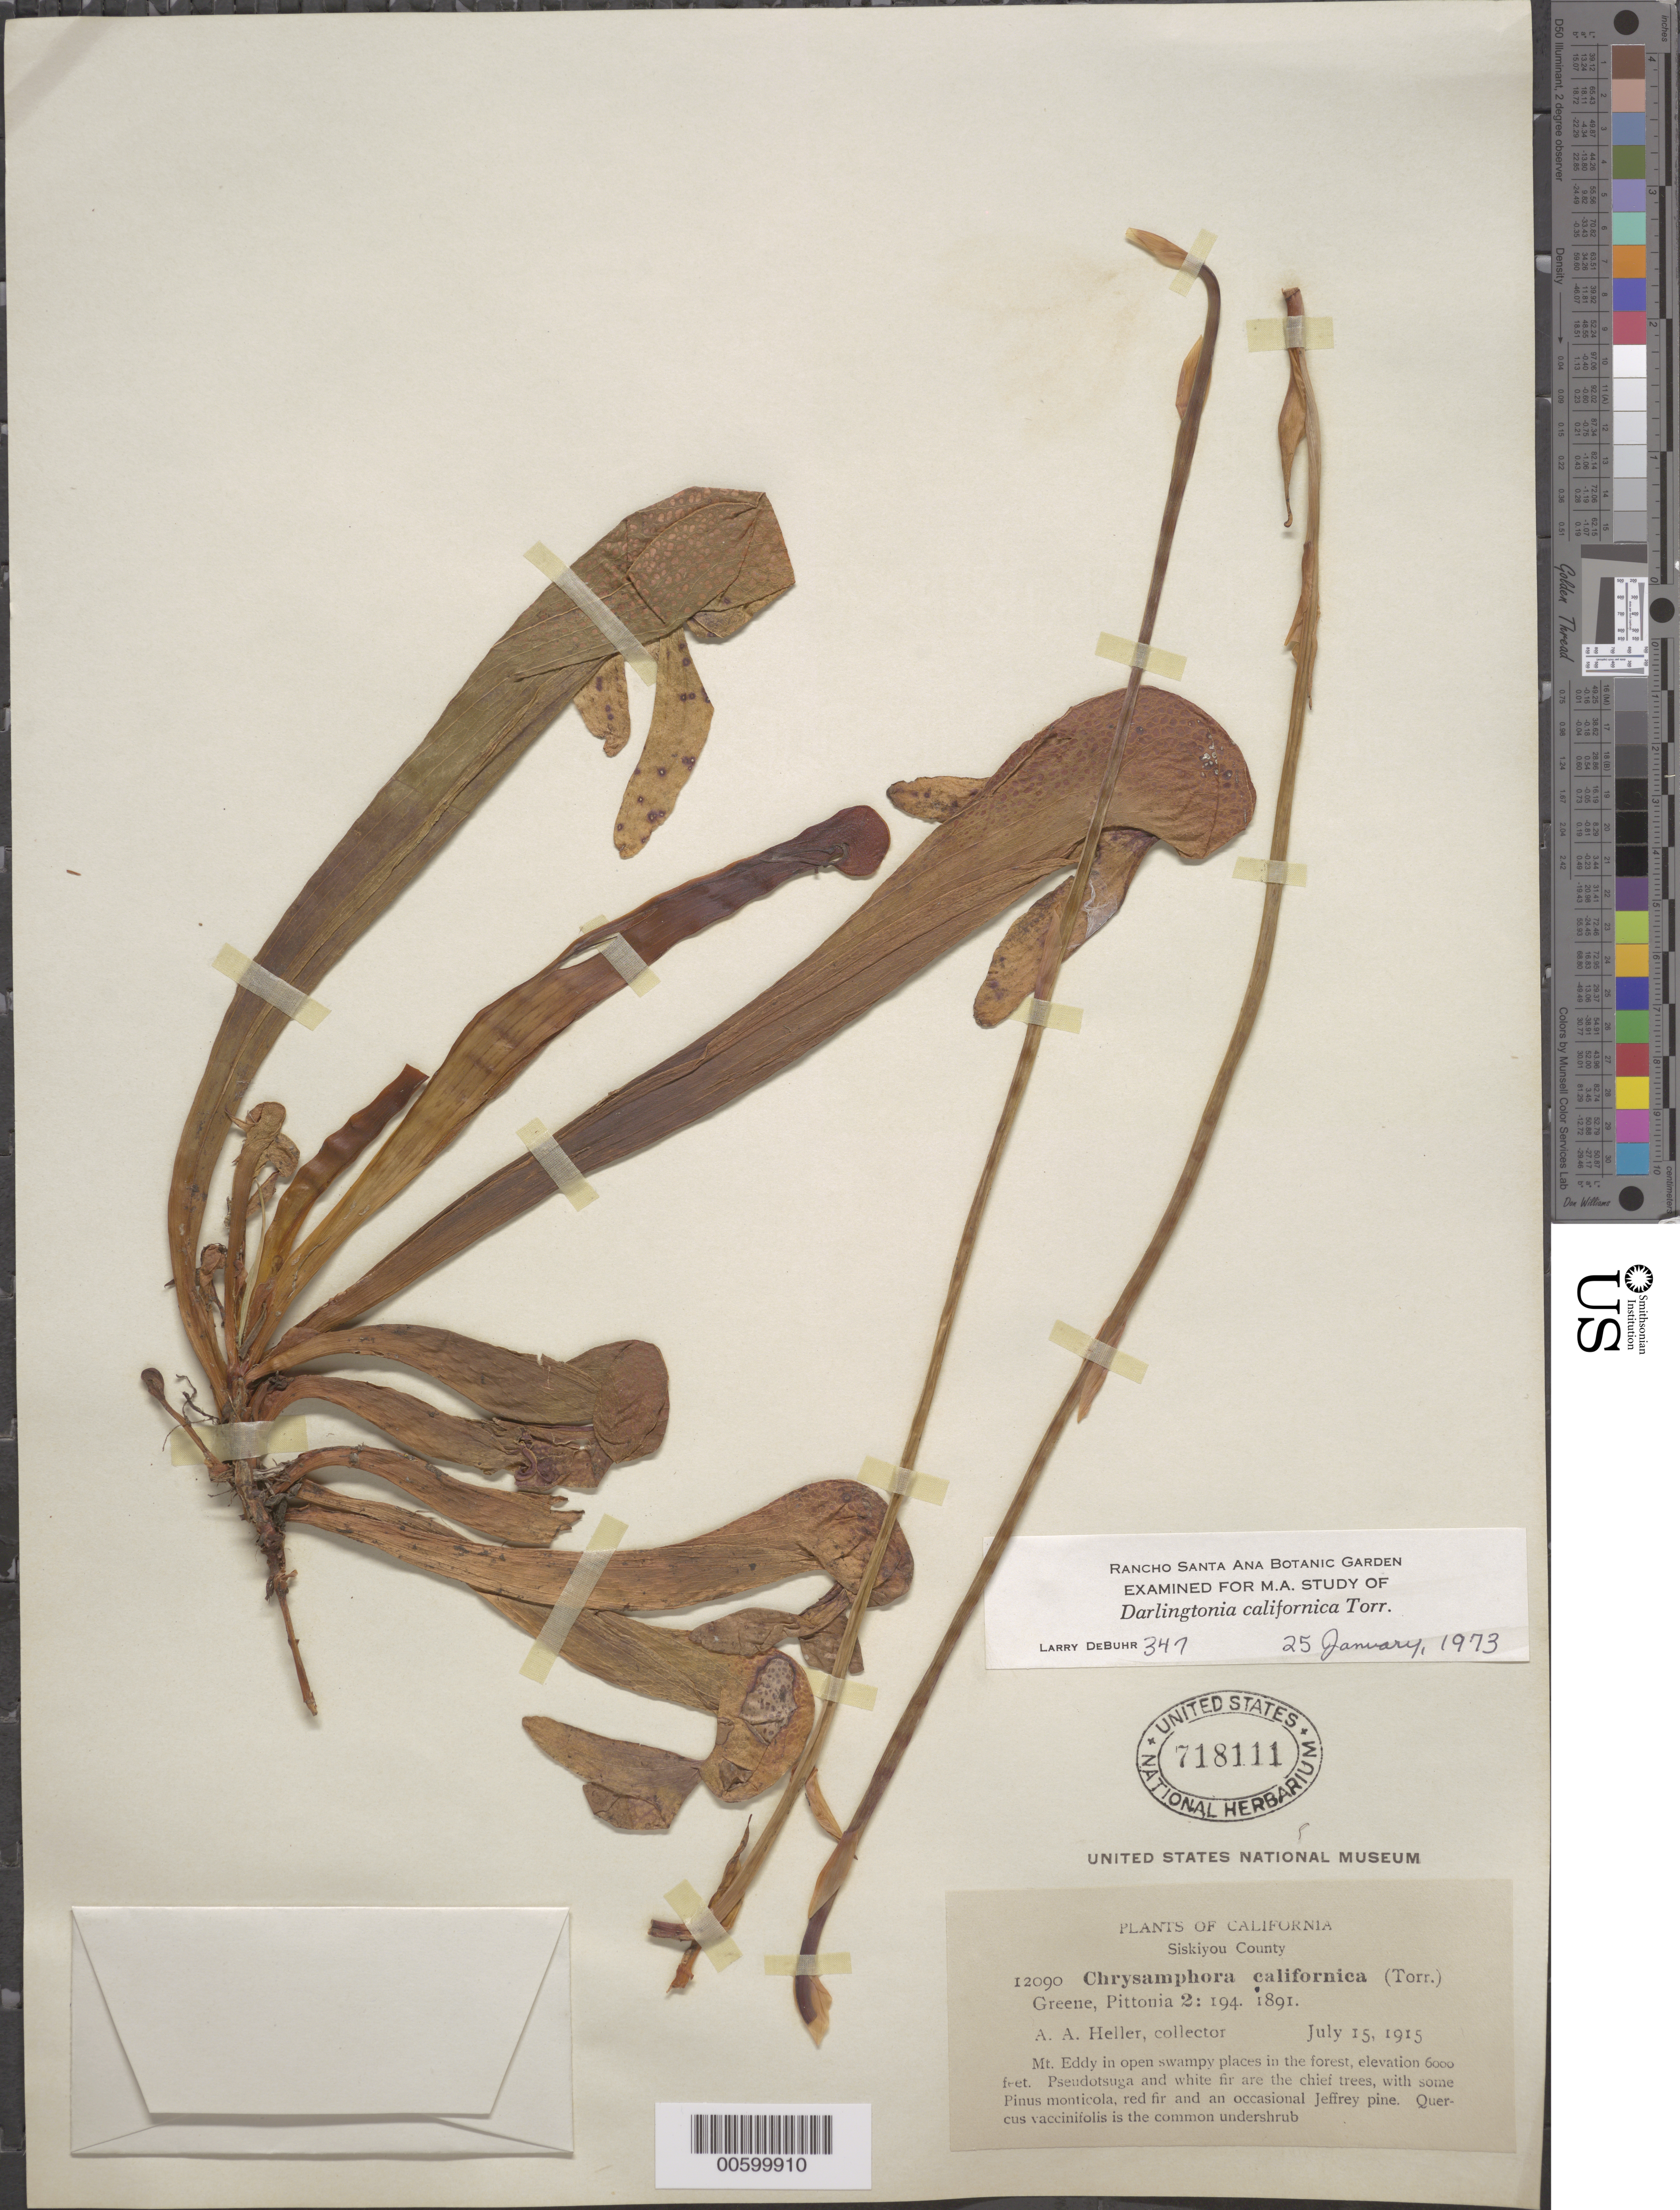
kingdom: Plantae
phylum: Tracheophyta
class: Magnoliopsida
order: Ericales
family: Sarraceniaceae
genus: Darlingtonia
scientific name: Darlingtonia californica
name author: Torr.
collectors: A. A. Heller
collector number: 12090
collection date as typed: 15 Jul 1915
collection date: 1915-07-15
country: United States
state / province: California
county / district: Siskiyou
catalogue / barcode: US 718111